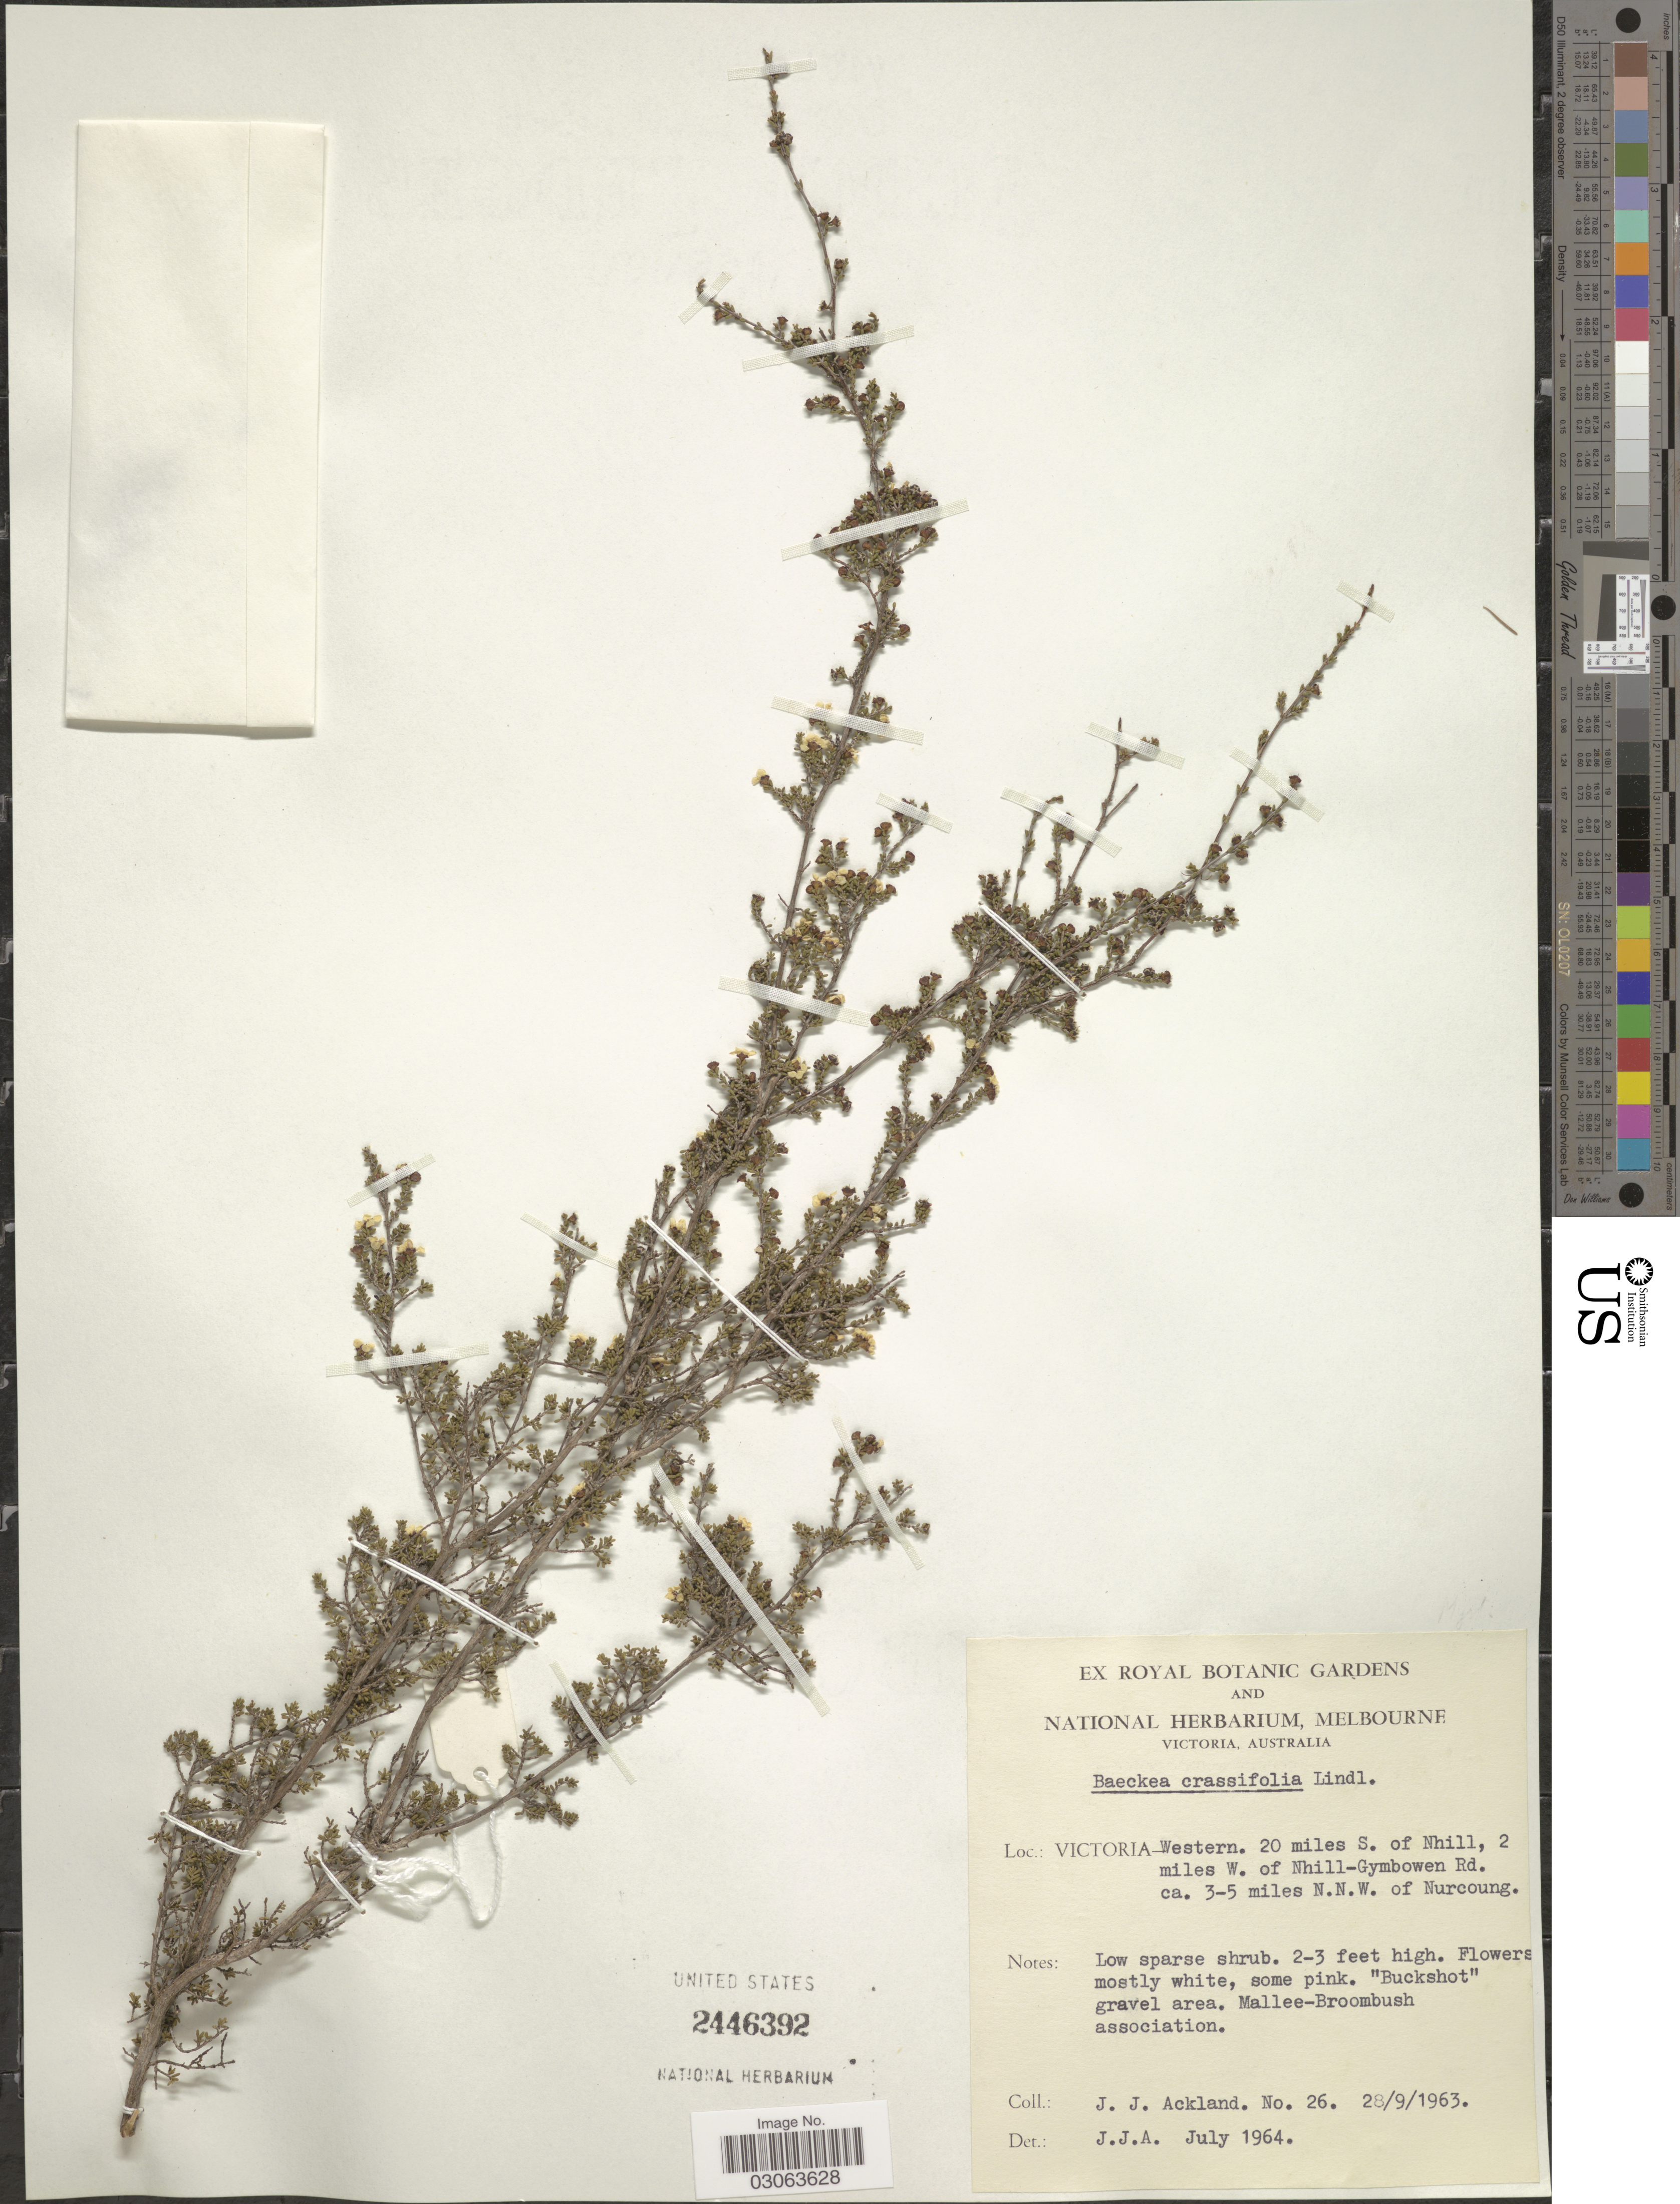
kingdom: Plantae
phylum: Tracheophyta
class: Magnoliopsida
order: Myrtales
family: Myrtaceae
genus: Rinzia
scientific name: Rinzia orientalis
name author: Rye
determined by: Rye, B. L.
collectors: J. J. Ackland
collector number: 26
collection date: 1963-09-28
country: Australia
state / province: Victoria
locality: Victoria - Western. 20 miles S. of Nhill, 2 miles W. of Nhill-Gymbowen Rd. ca. 3-5 miles N.N.W. of Nurcoung.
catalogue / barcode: US 2446392